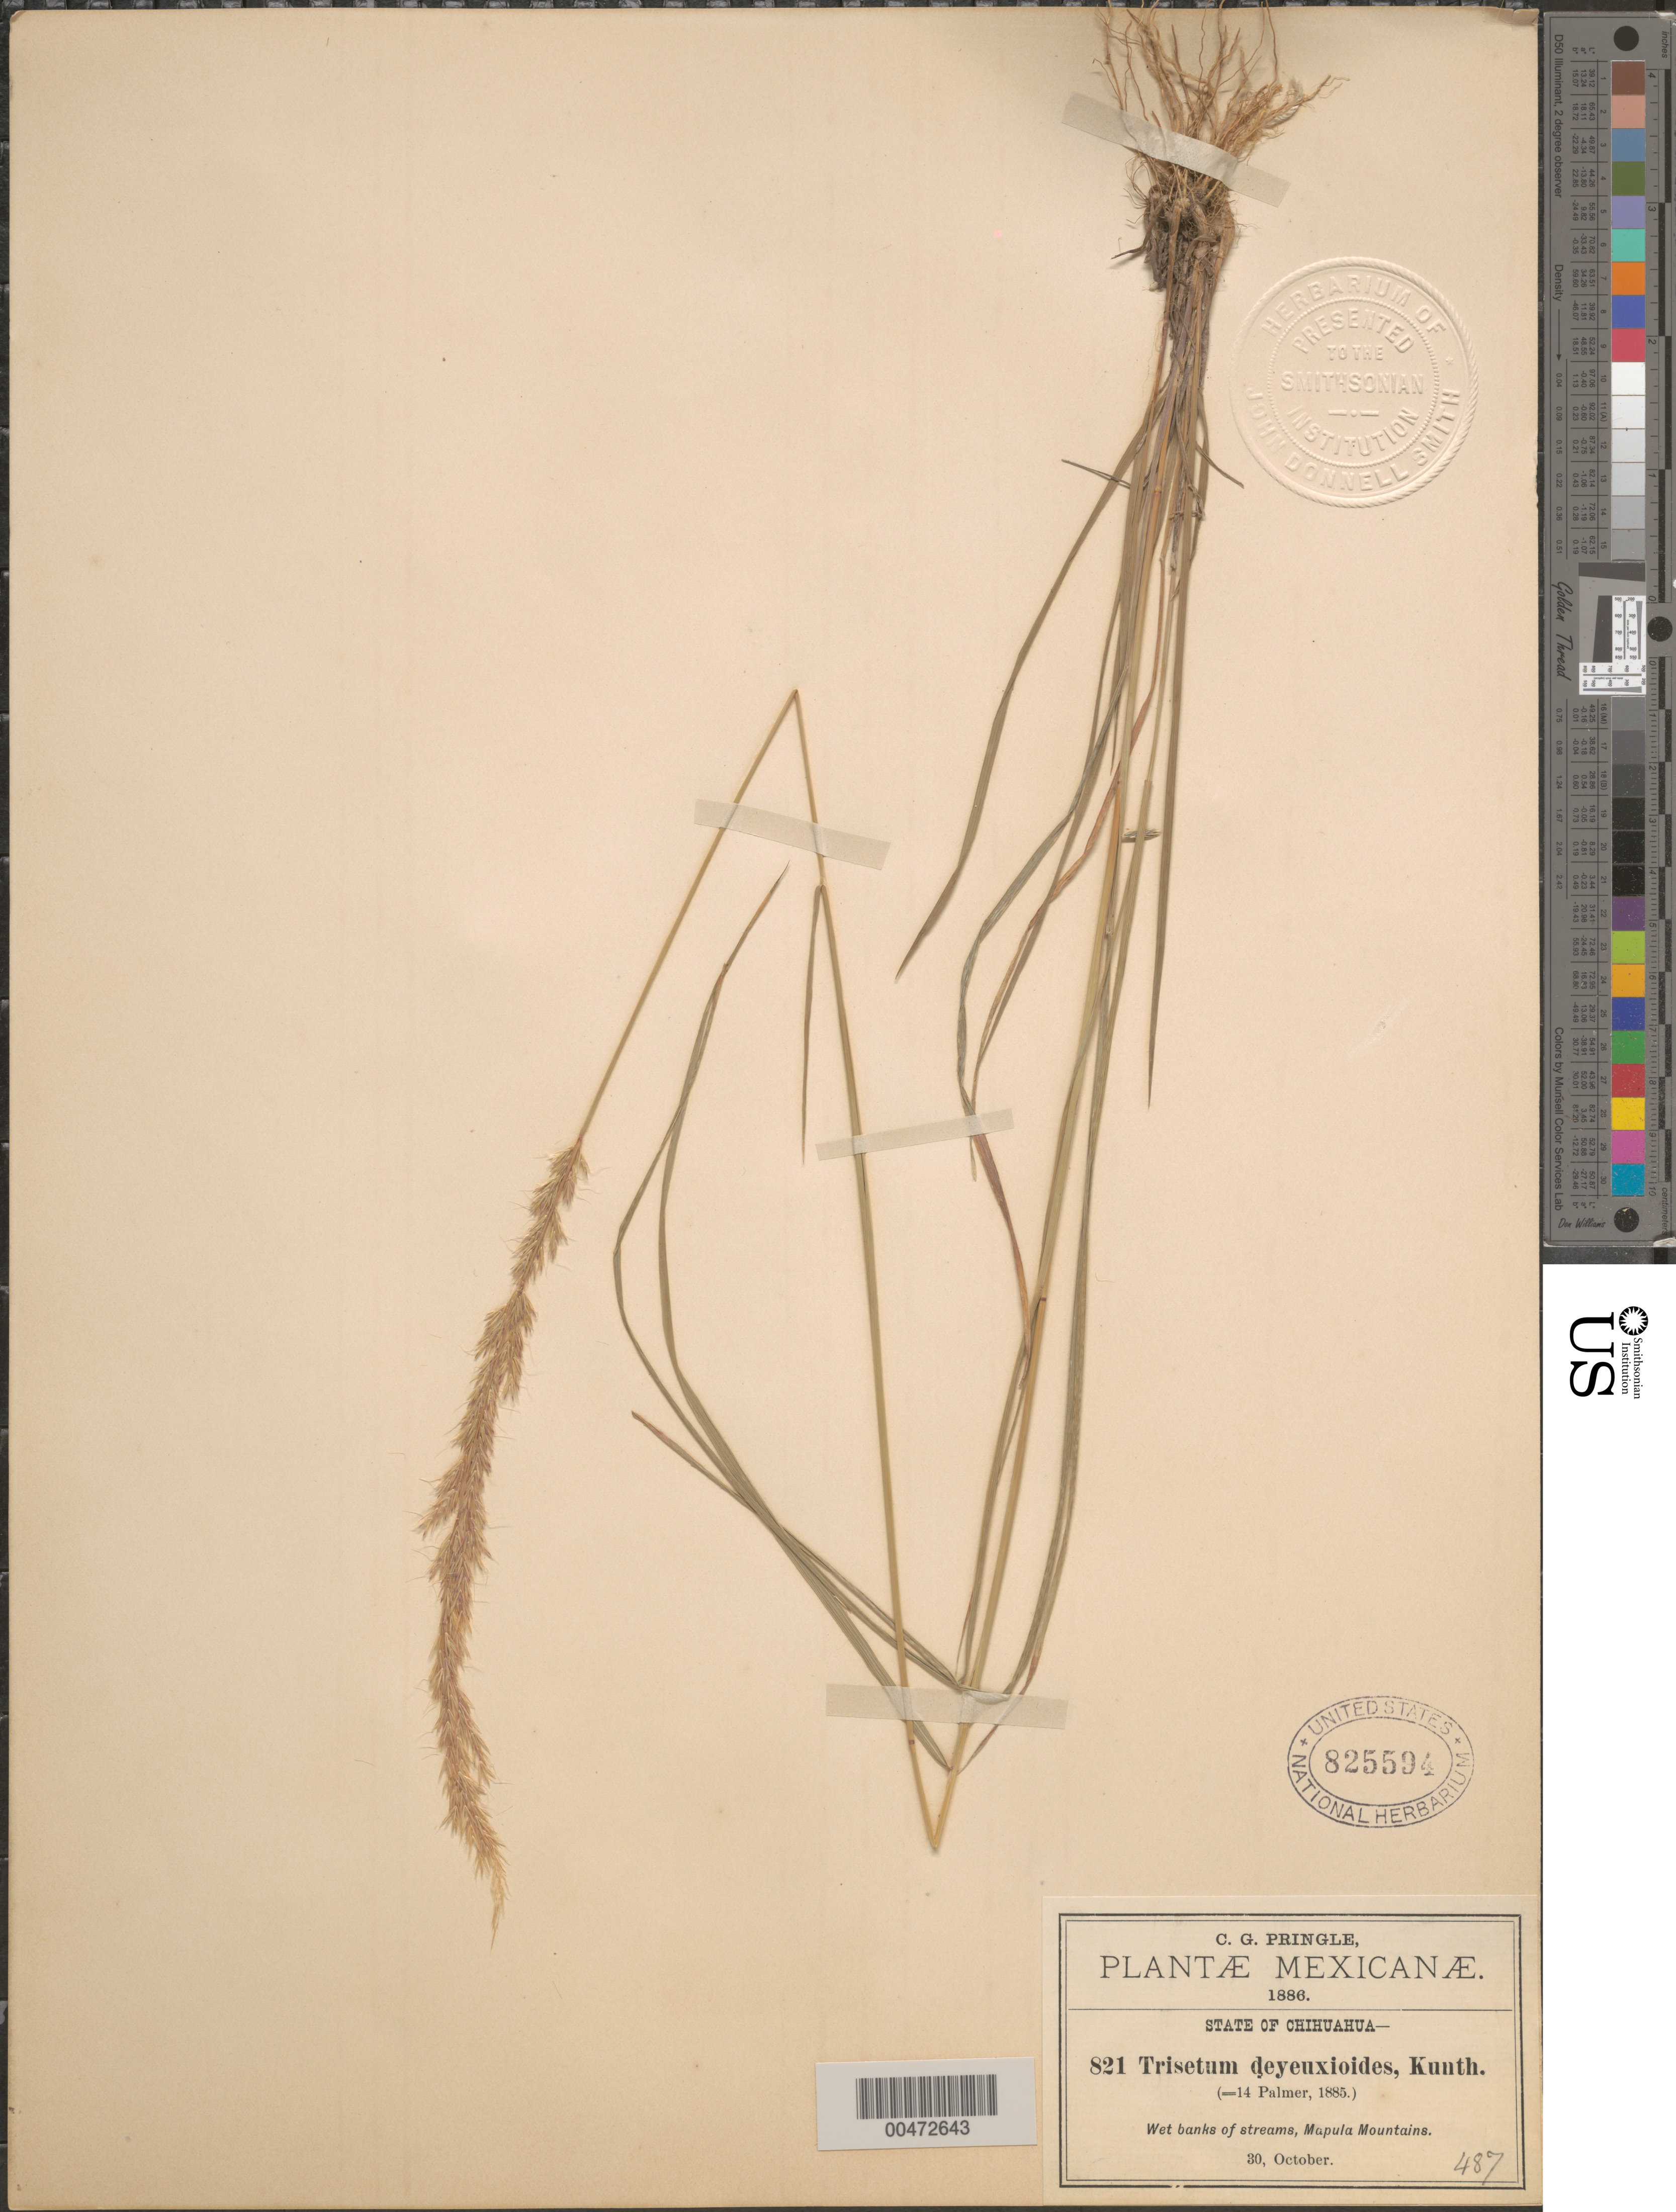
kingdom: Plantae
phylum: Tracheophyta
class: Liliopsida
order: Poales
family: Poaceae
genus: Trisetum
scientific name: Trisetum deyeuxioides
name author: (Kunth) Kunth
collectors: C. G. Pringle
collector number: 821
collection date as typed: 30 Oct 1886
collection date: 1886-10-30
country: Mexico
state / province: Chihuahua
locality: Mapula Mts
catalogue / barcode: US 825594